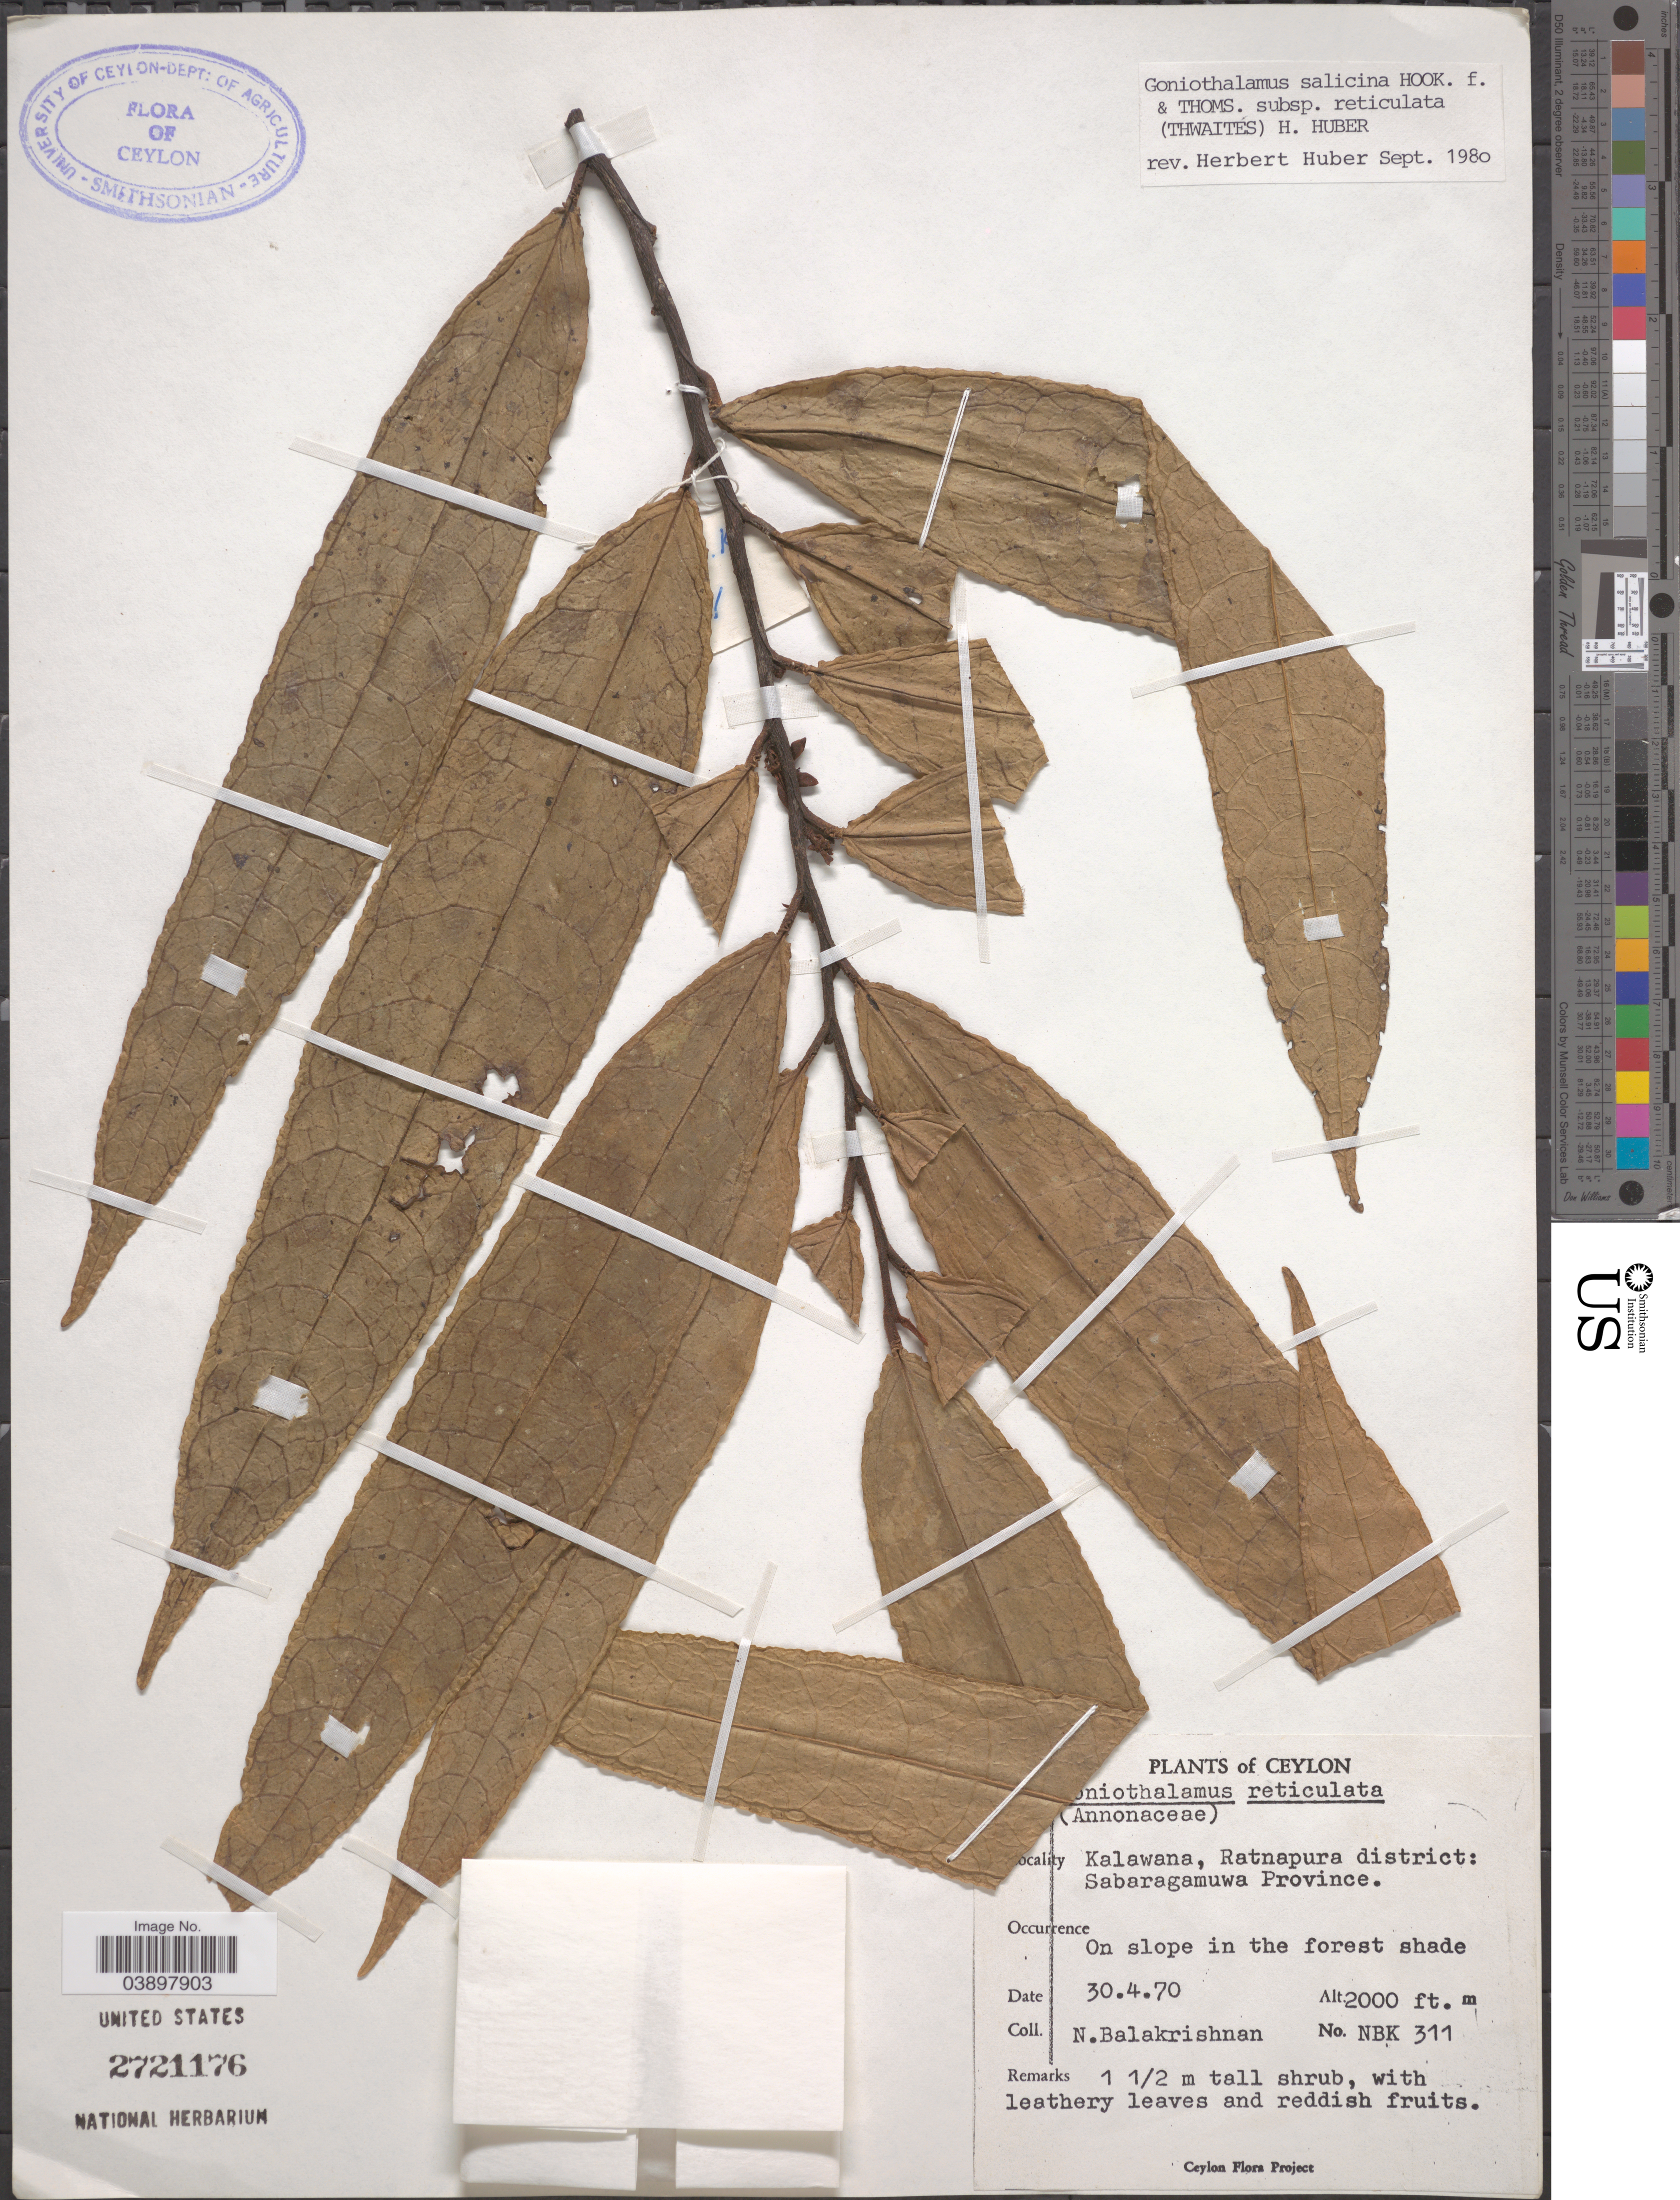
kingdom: Plantae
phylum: Tracheophyta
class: Magnoliopsida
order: Magnoliales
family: Annonaceae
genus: Goniothalamus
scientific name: Goniothalamus salicinus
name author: Hook. f. & Thomson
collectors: N. Balakrishnan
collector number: NBK 311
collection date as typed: Transcribed d/m/y: 30/4/70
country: Sri Lanka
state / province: Sabaragamuwa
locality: Ceylon. Kalawana, Ratnapura district. On slope in the forest shade.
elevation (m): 610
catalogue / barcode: US 2721176